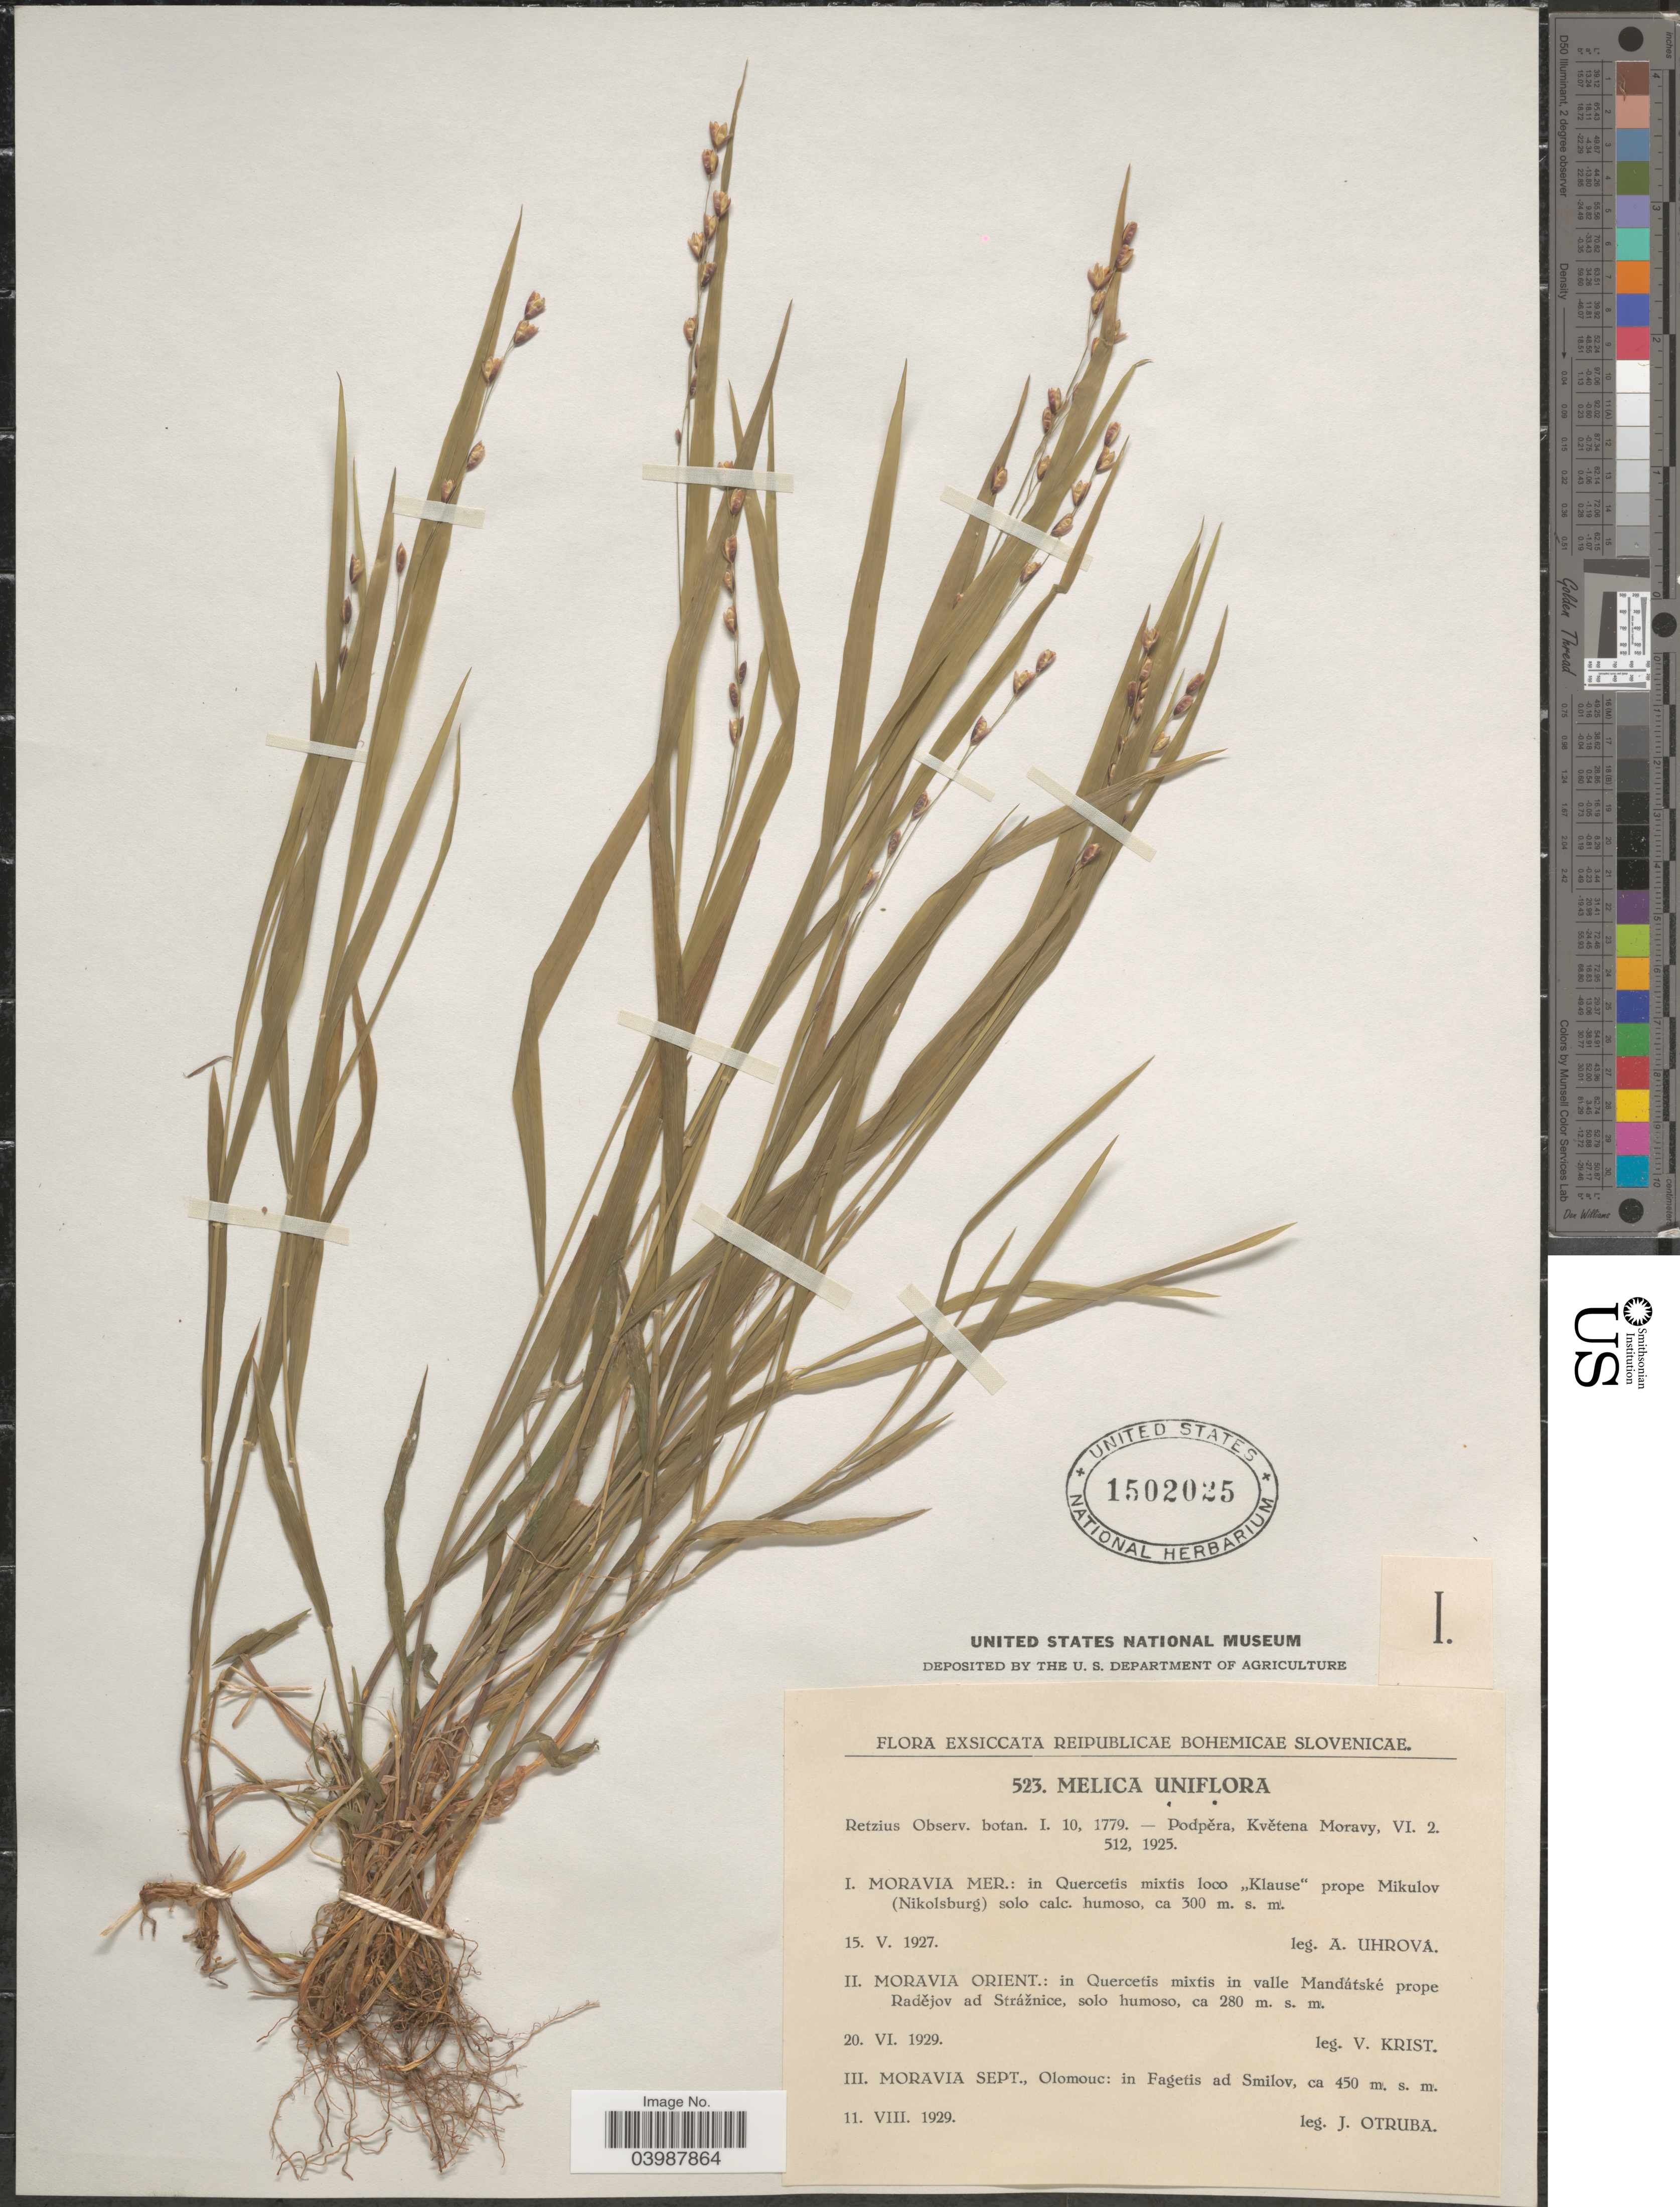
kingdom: Plantae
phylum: Tracheophyta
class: Liliopsida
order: Poales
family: Poaceae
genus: Melica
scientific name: Melica uniflora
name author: Retz.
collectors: A. Uhrova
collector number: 523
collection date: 1927-05-15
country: Czechia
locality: Moravia Mer.: in Quercetis mixtis loco "Klause" prope Mikulov (Nikolsburg) solo calc. humoso.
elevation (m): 300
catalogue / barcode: US 1502025